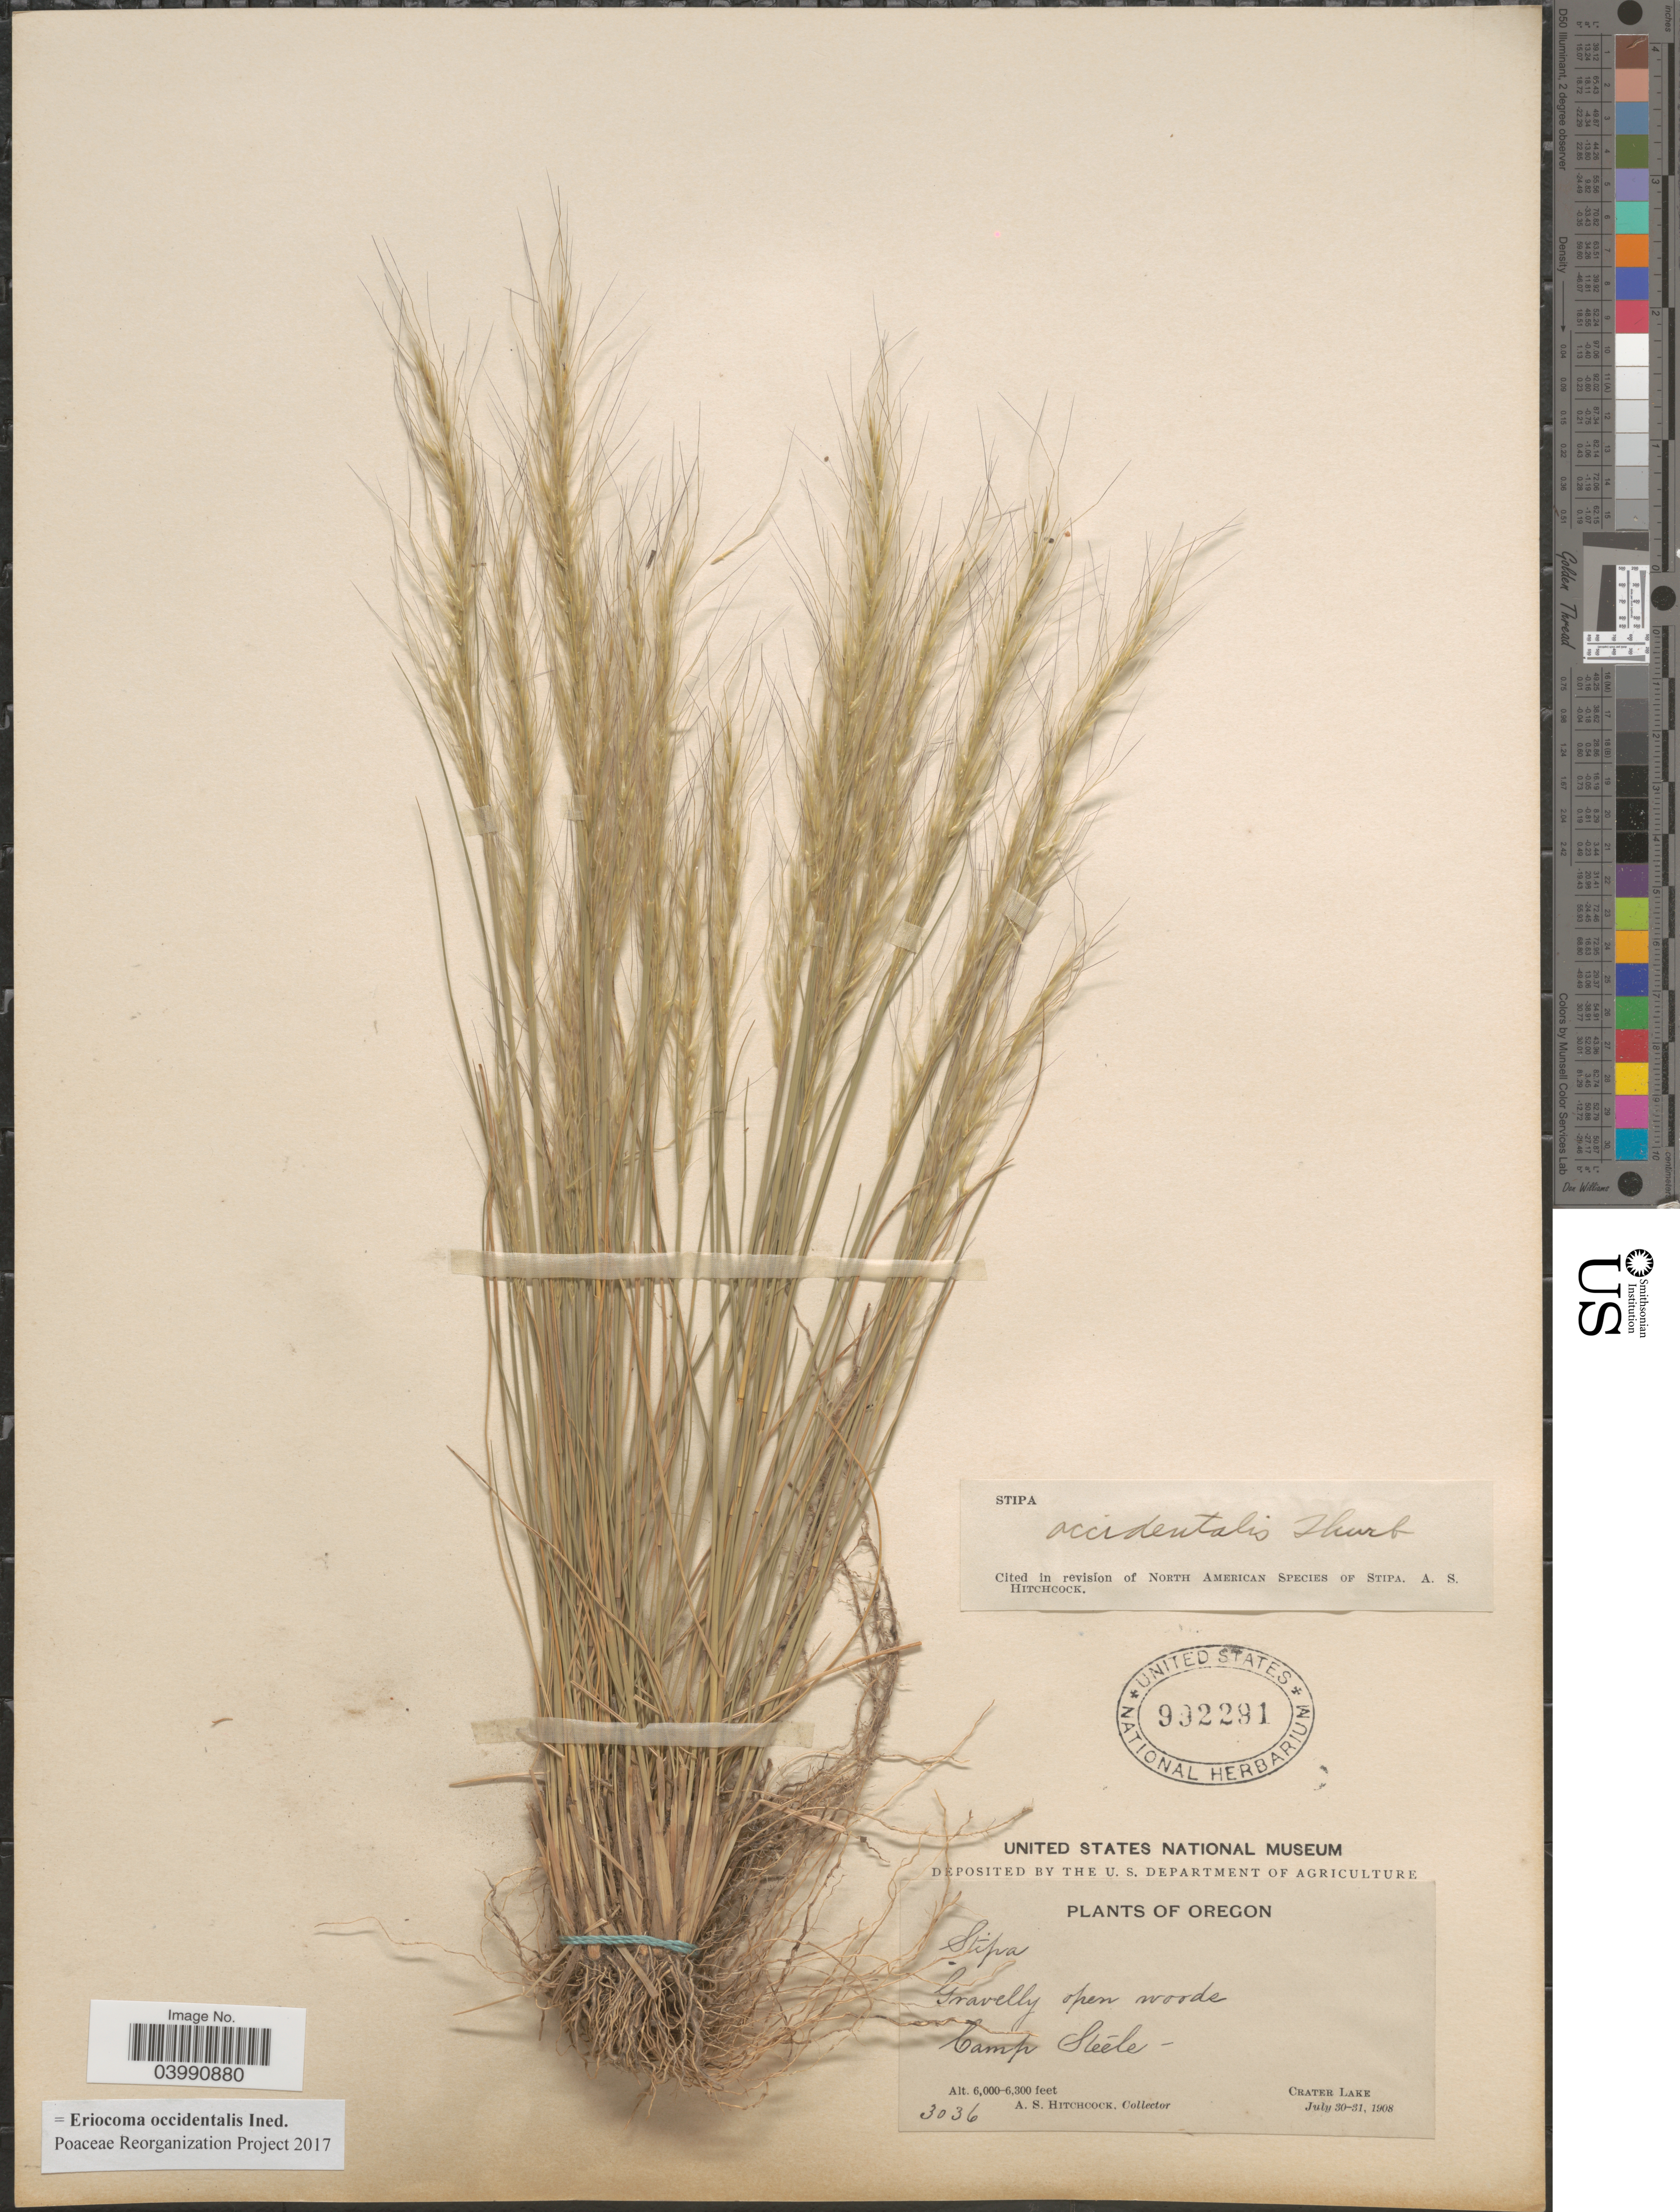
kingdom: Plantae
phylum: Tracheophyta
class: Liliopsida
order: Poales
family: Poaceae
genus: Eriocoma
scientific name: Eriocoma occidentalis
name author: (Thurb. ex S. Watson) Romasch.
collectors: A. S. Hitchcock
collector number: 3036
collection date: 1908-07-30/1908-07-31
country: United States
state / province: Oregon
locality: Camp Steele. Crater Lake.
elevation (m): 1829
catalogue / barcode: US 992291